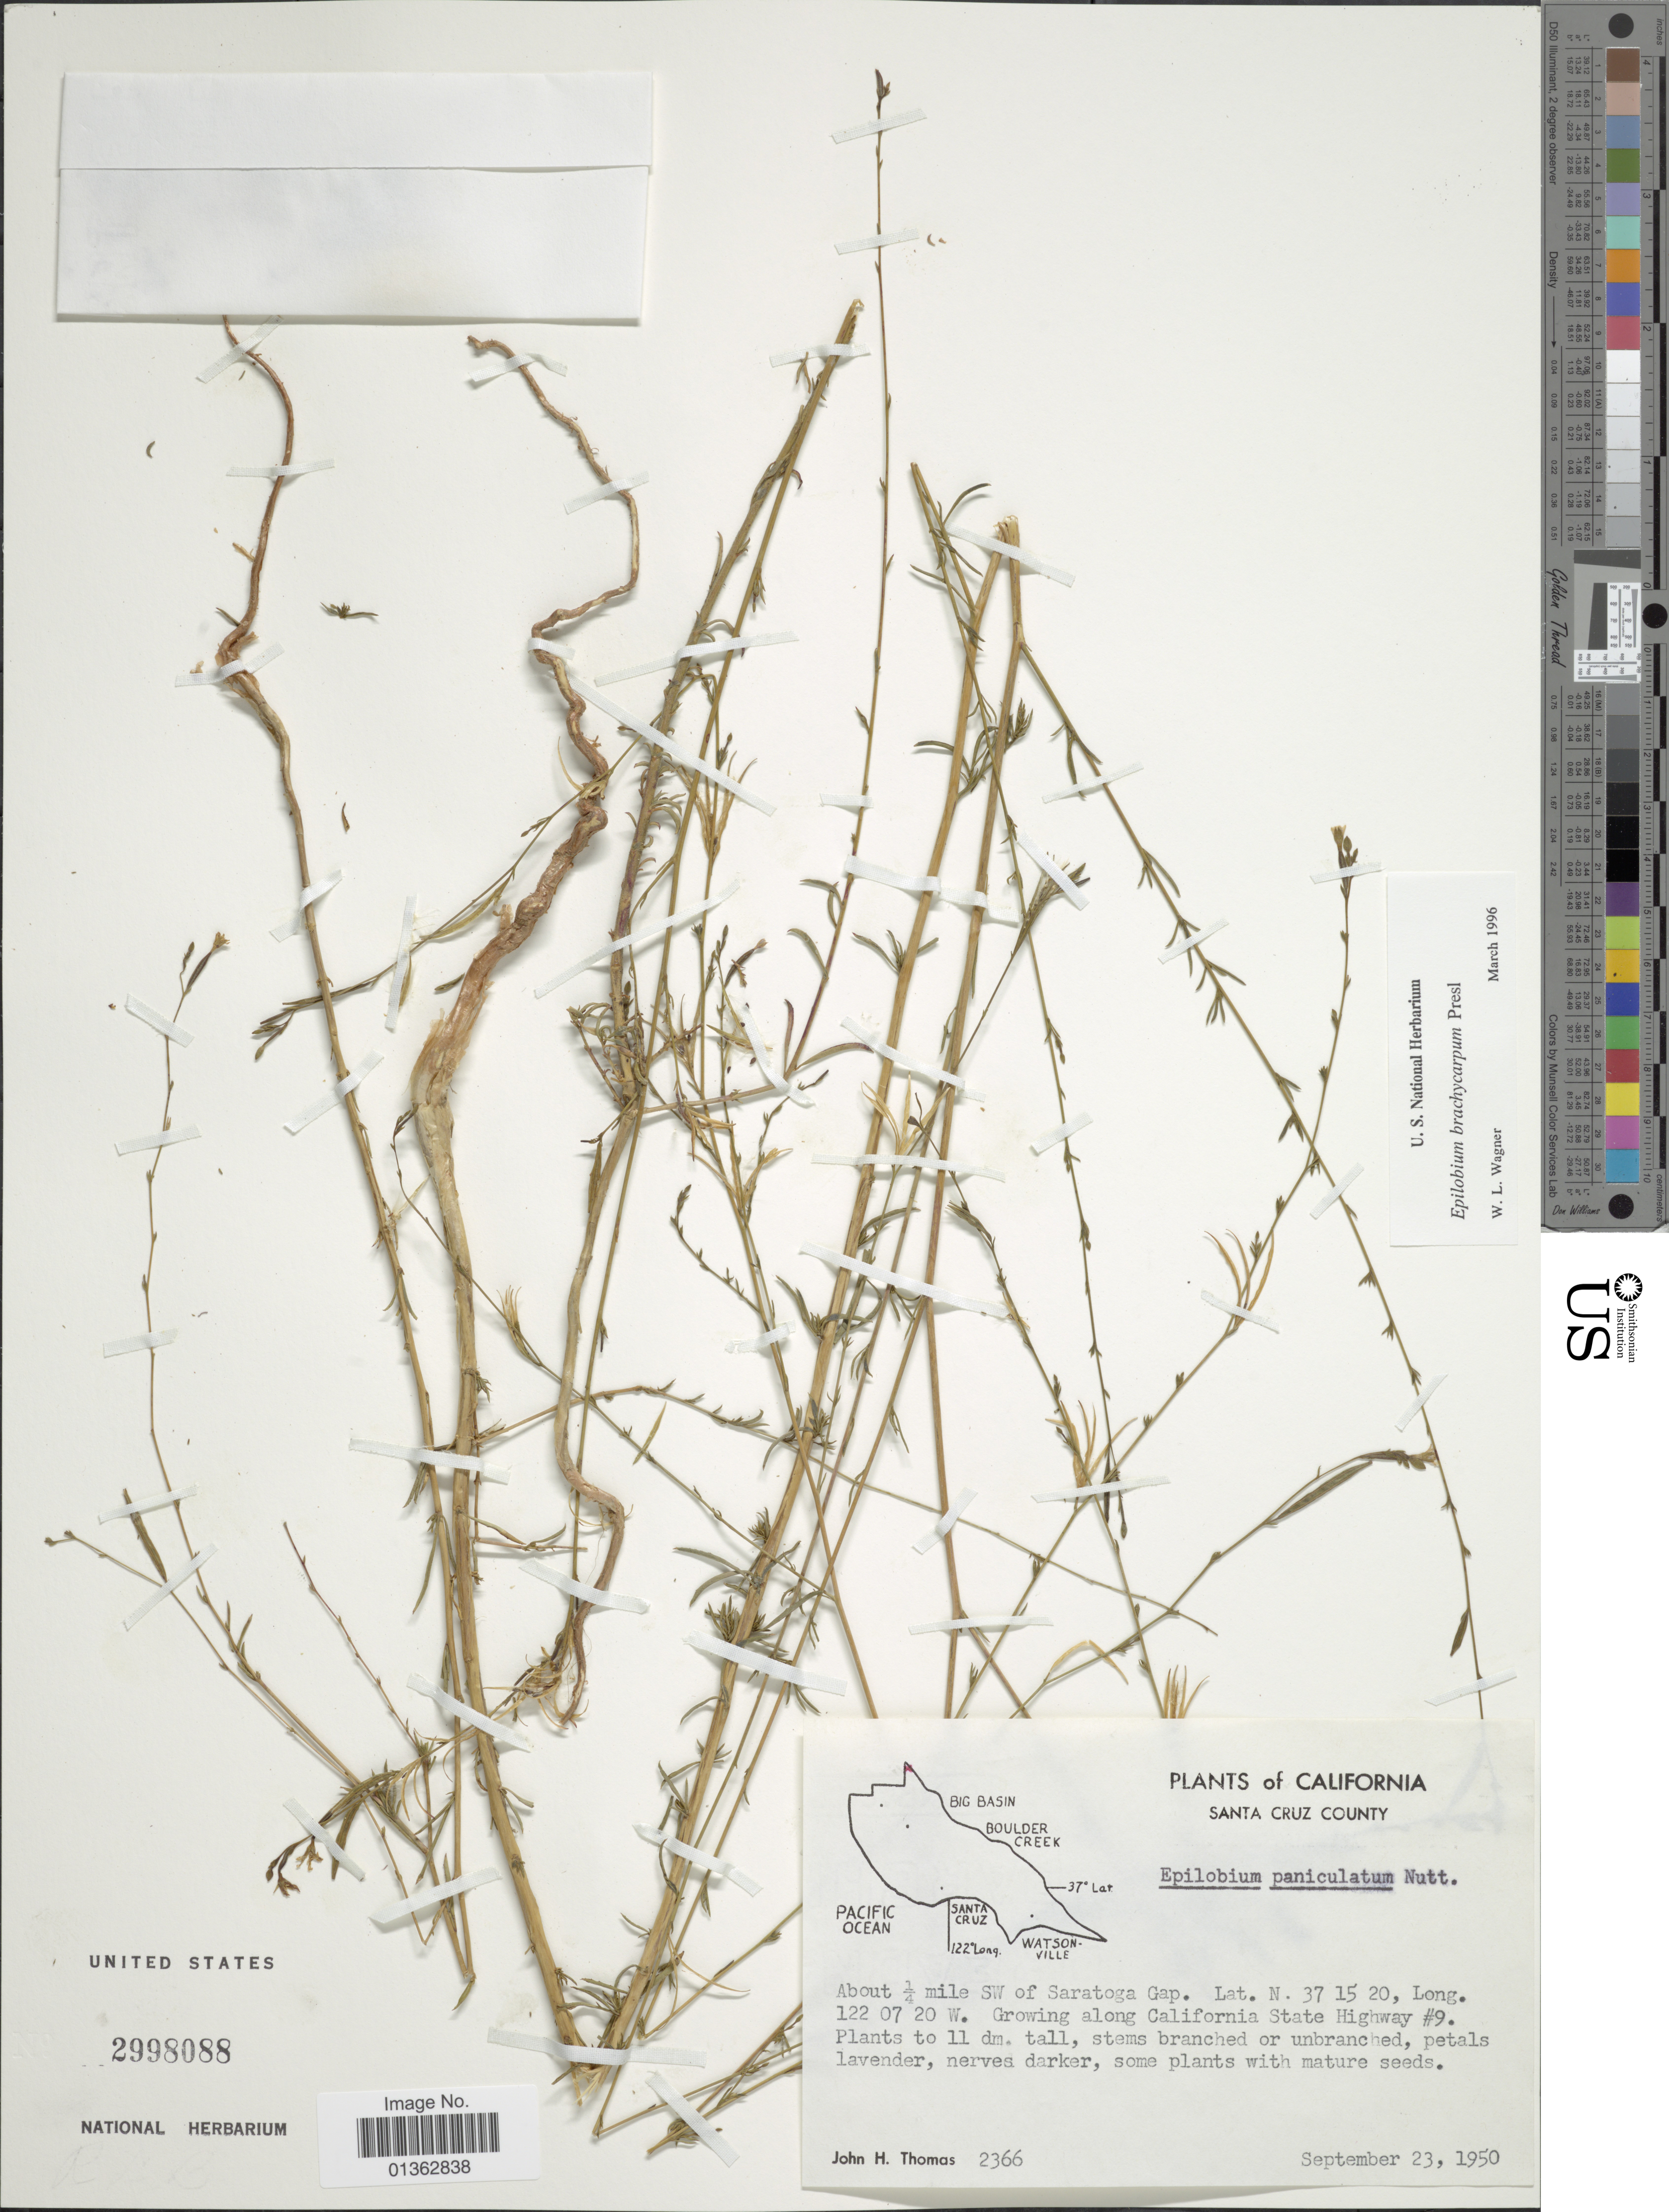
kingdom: Plantae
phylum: Tracheophyta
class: Magnoliopsida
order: Myrtales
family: Onagraceae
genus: Epilobium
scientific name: Epilobium brachycarpum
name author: C. Presl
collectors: J. H. Thomas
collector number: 2366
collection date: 1950-09-23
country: United States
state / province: California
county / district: Santa Cruz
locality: Santa Cruz County. About ¼ mile SW of Saratoga Gap. Growing along California State Highway #9.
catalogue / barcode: US 2998088